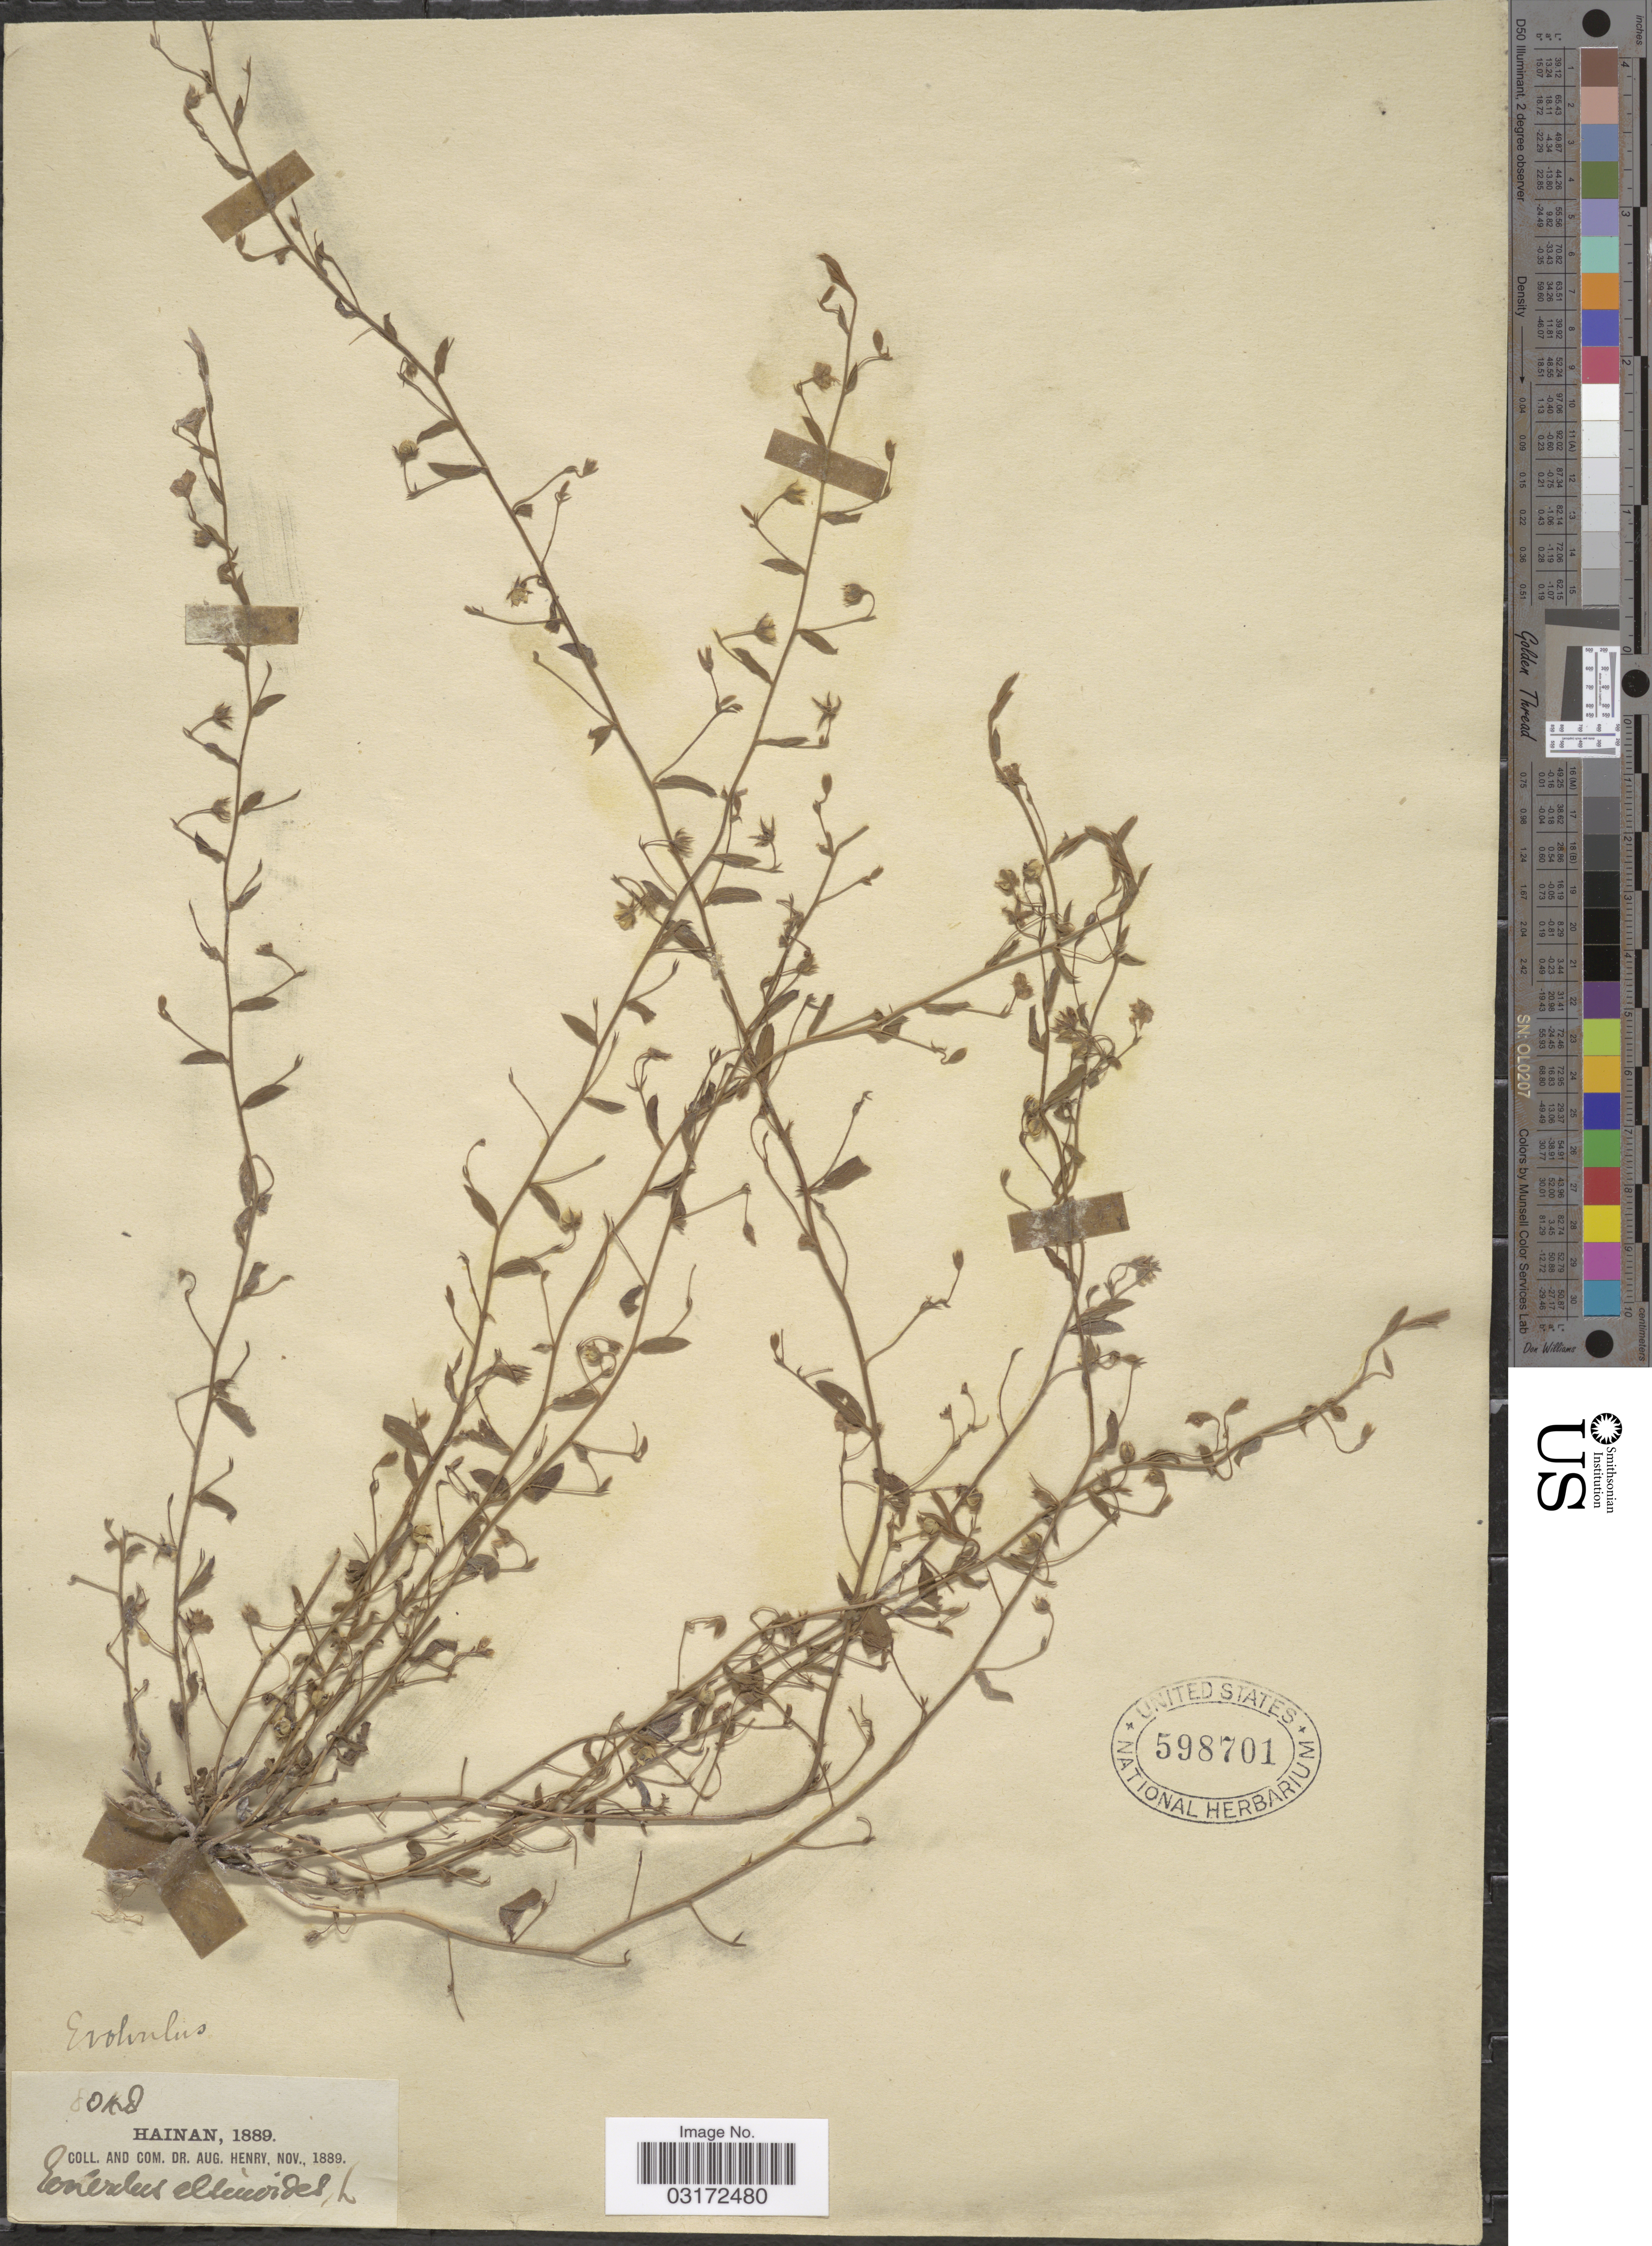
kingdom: Plantae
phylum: Tracheophyta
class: Magnoliopsida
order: Solanales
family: Convolvulaceae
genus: Evolvulus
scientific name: Evolvulus alsinoides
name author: (L.) L.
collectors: A. Henry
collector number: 8048?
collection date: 1889-11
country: China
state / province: Hainan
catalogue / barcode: US 598701